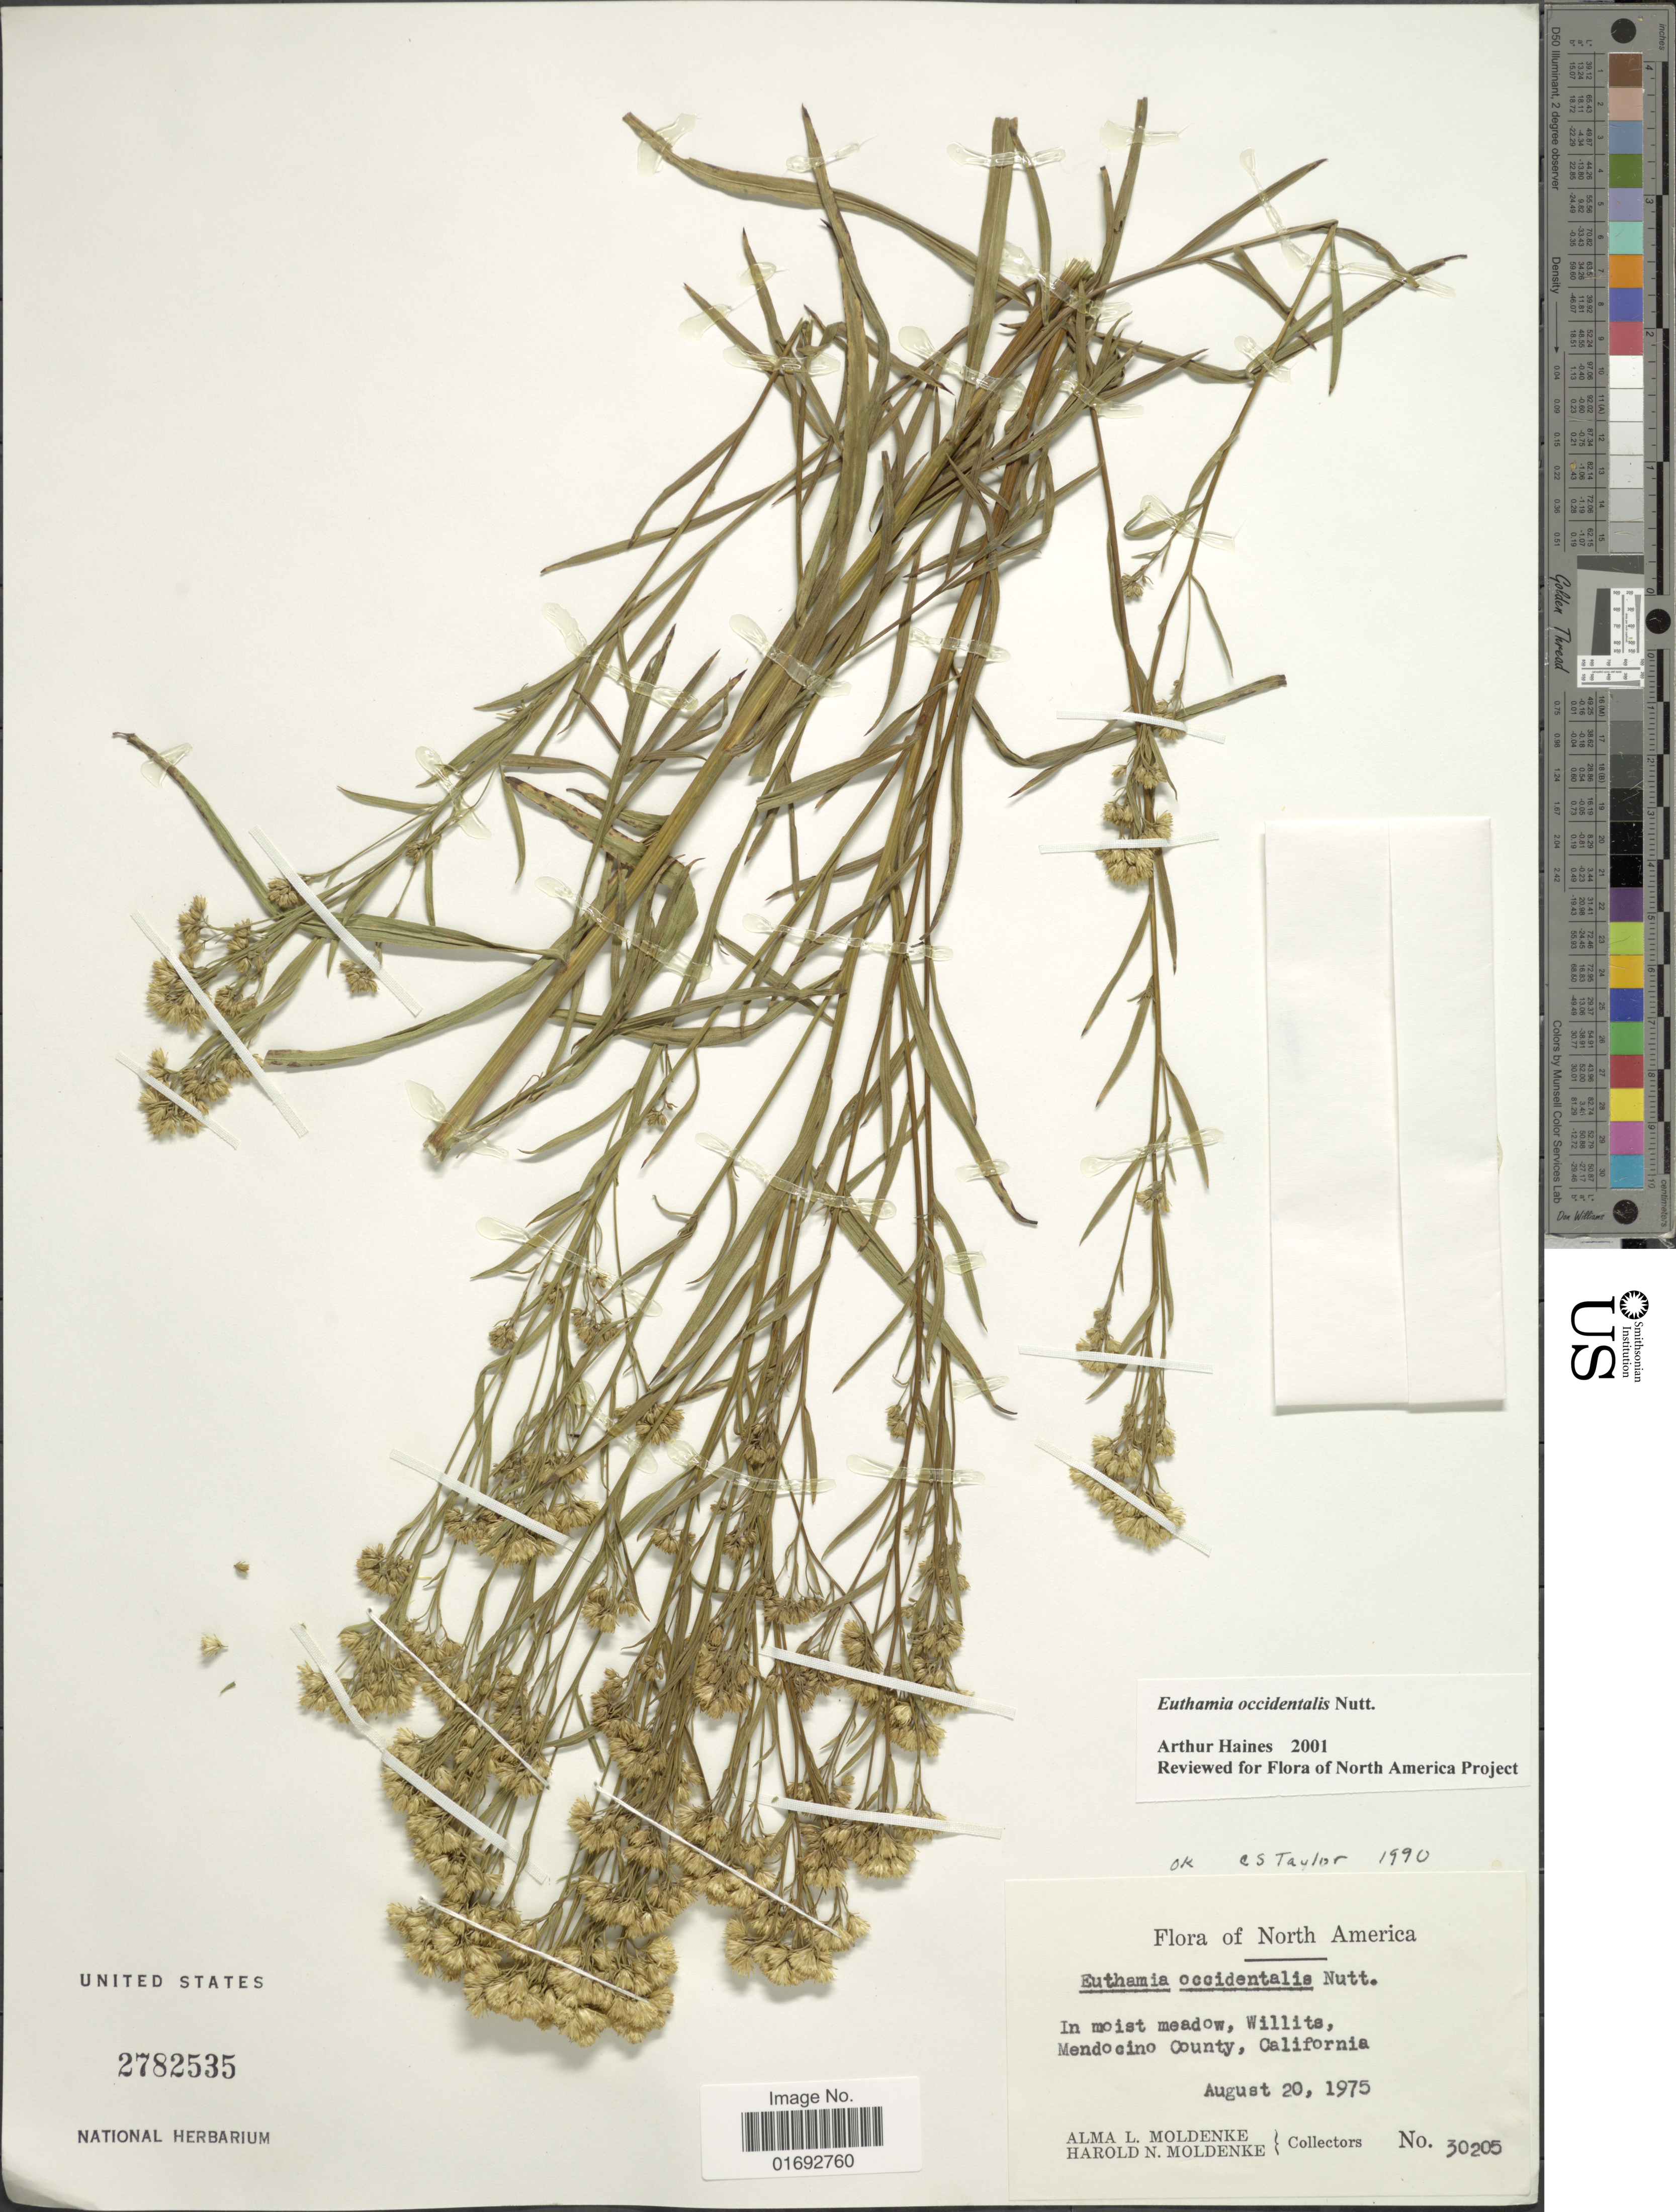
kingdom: Plantae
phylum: Tracheophyta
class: Magnoliopsida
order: Asterales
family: Asteraceae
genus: Euthamia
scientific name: Euthamia occidentalis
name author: Nutt.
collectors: A. L. Moldenke & H. N. Moldenke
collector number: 30205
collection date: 1975-08-20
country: United States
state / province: California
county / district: Mendocino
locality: North America, Willits, Mendocino County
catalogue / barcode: US 2782535